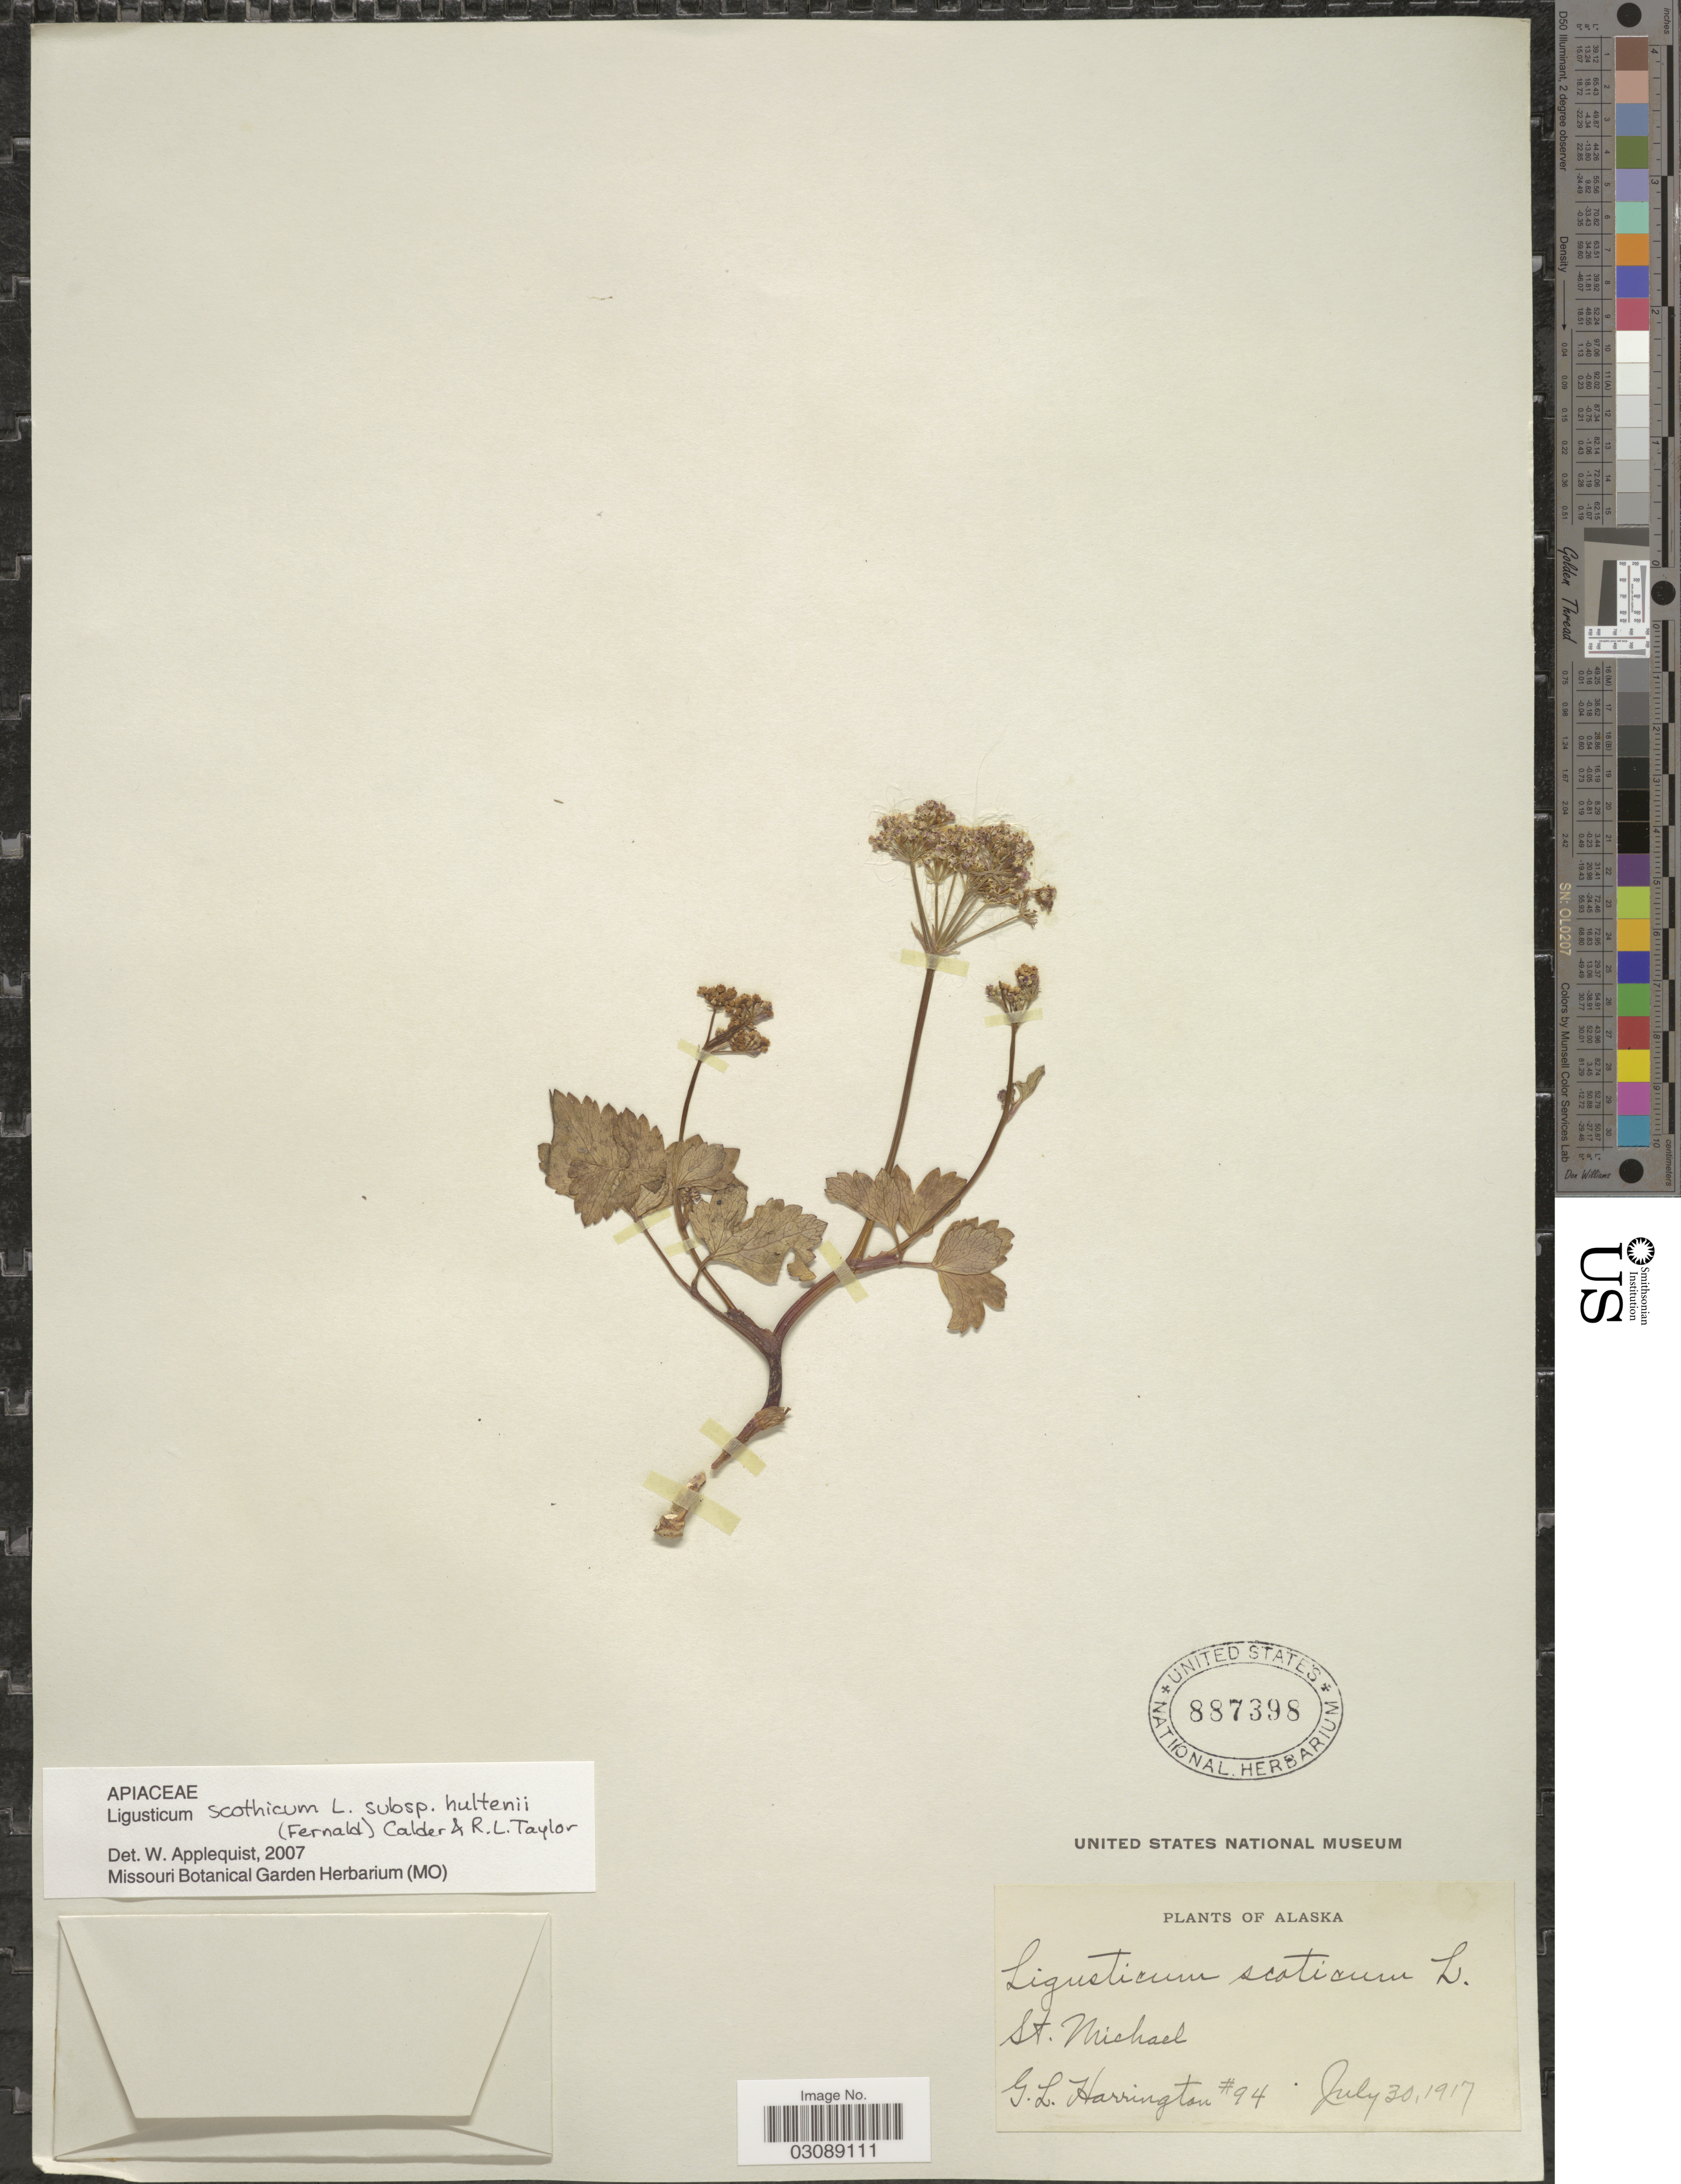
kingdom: Plantae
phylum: Tracheophyta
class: Magnoliopsida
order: Apiales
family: Apiaceae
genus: Ligusticum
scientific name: Ligusticum scoticum subsp. hultenii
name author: (Fernald) Calder & Roy L. Taylor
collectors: G. Harrington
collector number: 94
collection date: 1917-07-30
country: United States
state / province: Alaska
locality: St. Michael.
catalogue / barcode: US 887398